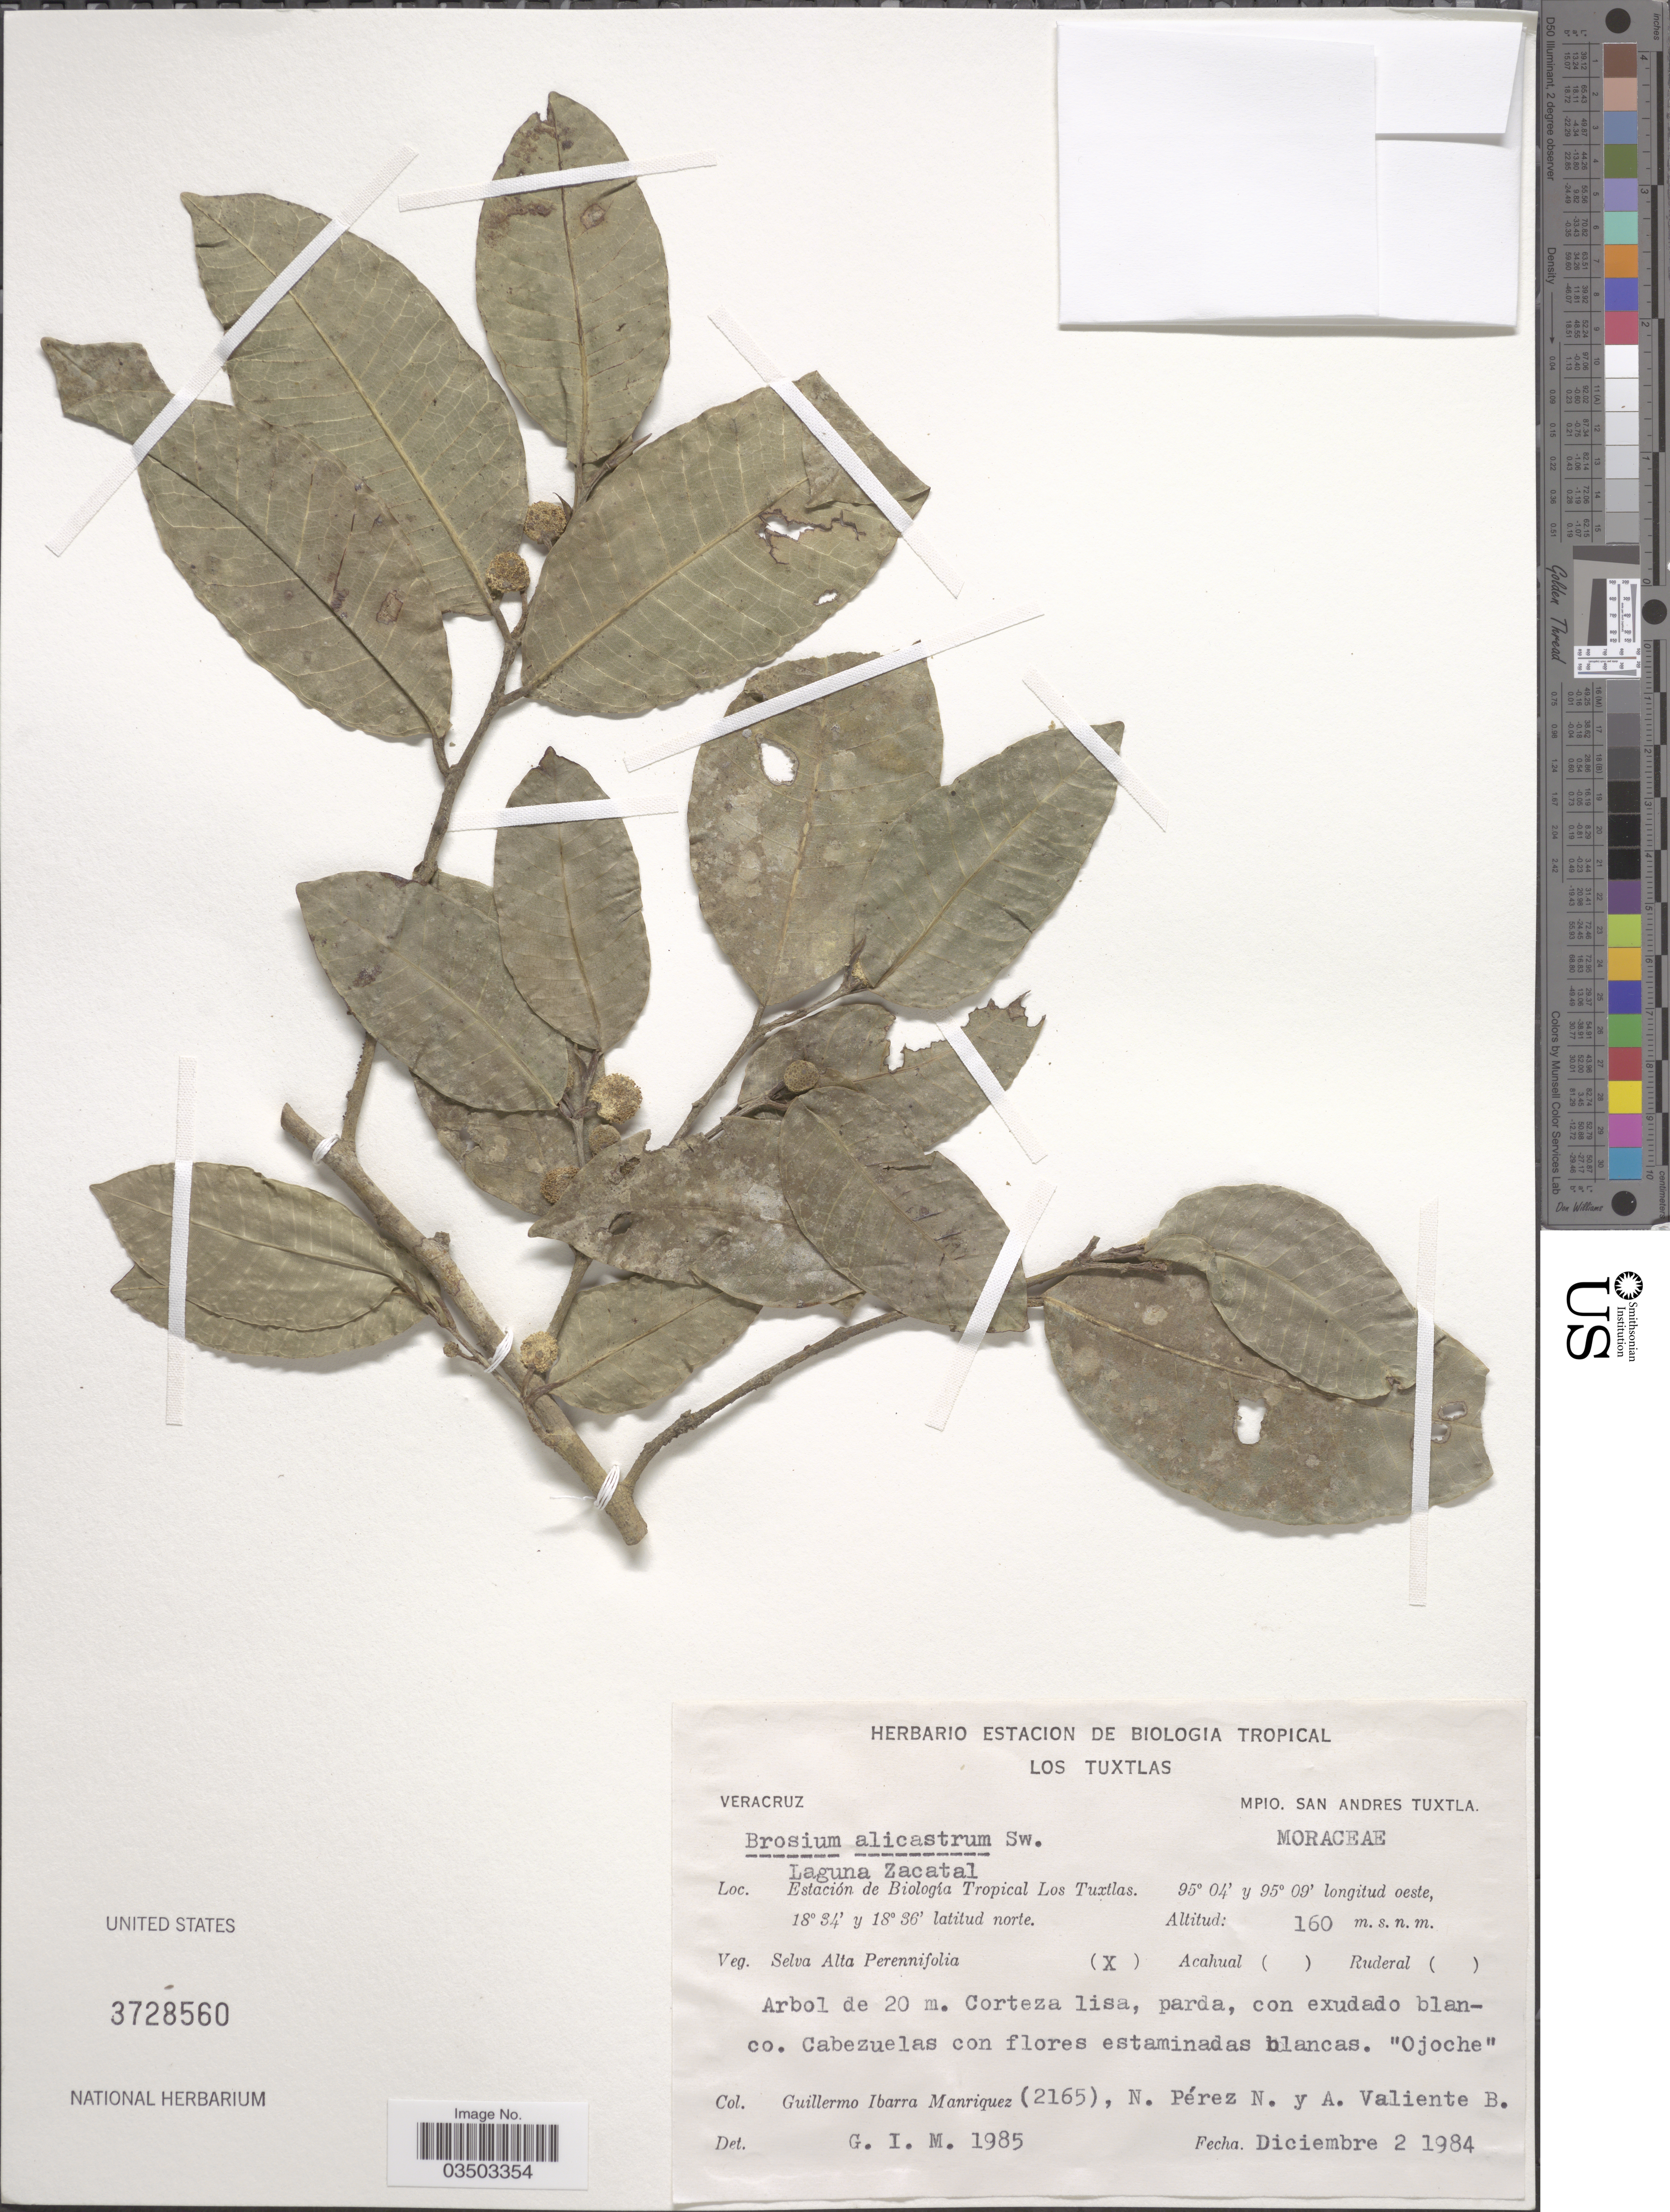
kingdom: Plantae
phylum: Tracheophyta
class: Magnoliopsida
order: Rosales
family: Moraceae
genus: Brosimum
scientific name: Brosimum alicastrum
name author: Sw.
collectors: G. Ibarra M., N. Perez N. & A. Valiente B.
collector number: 2165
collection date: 1984-12-02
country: Mexico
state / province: Veracruz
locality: Vera Cruz Mpio. San Andres Tuxtla. Laguna Zacatal. Estación de Biología Tropical Los Tuxtlas.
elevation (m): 160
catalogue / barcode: US 3728560